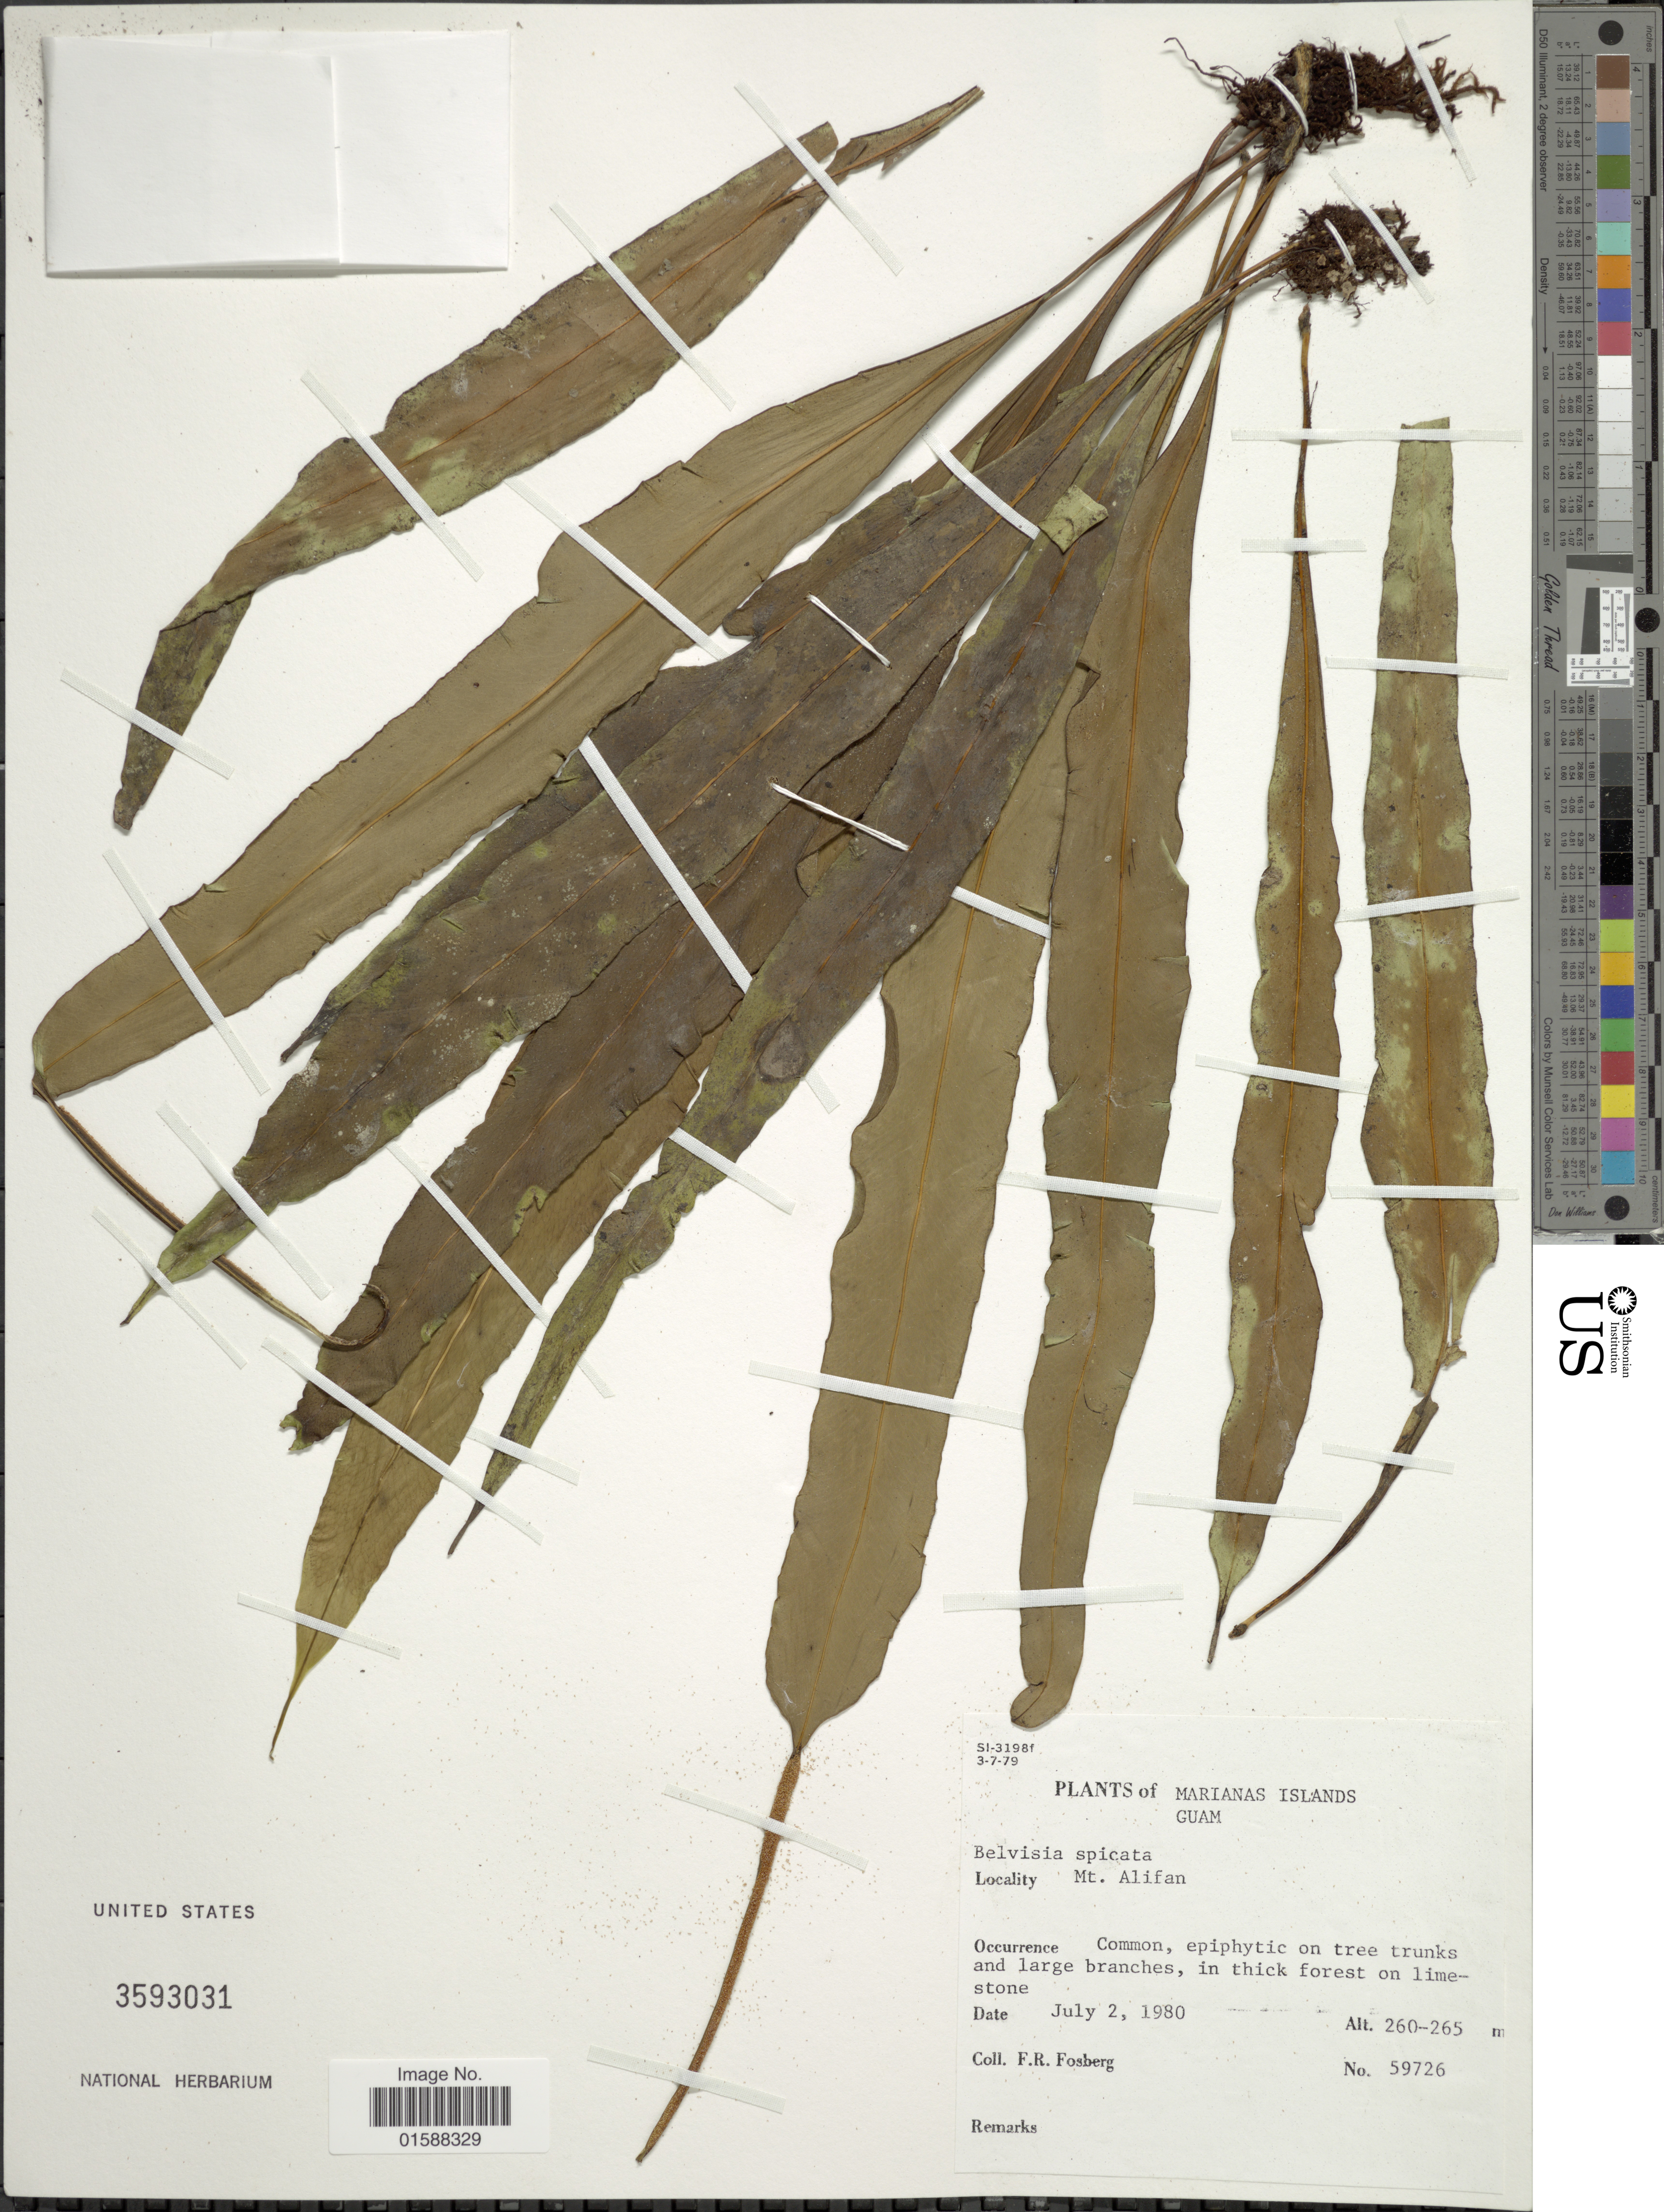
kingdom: Plantae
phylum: Tracheophyta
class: Polypodiopsida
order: Polypodiales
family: Polypodiaceae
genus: Lepisorus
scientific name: Lepisorus spicatus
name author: (L. f.) Li S. Wang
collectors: F. R. Fosberg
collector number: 59726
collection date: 1980-07-02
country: Guam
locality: Marianas Islands. Mt. Alifan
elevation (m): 260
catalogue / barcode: US 3593031